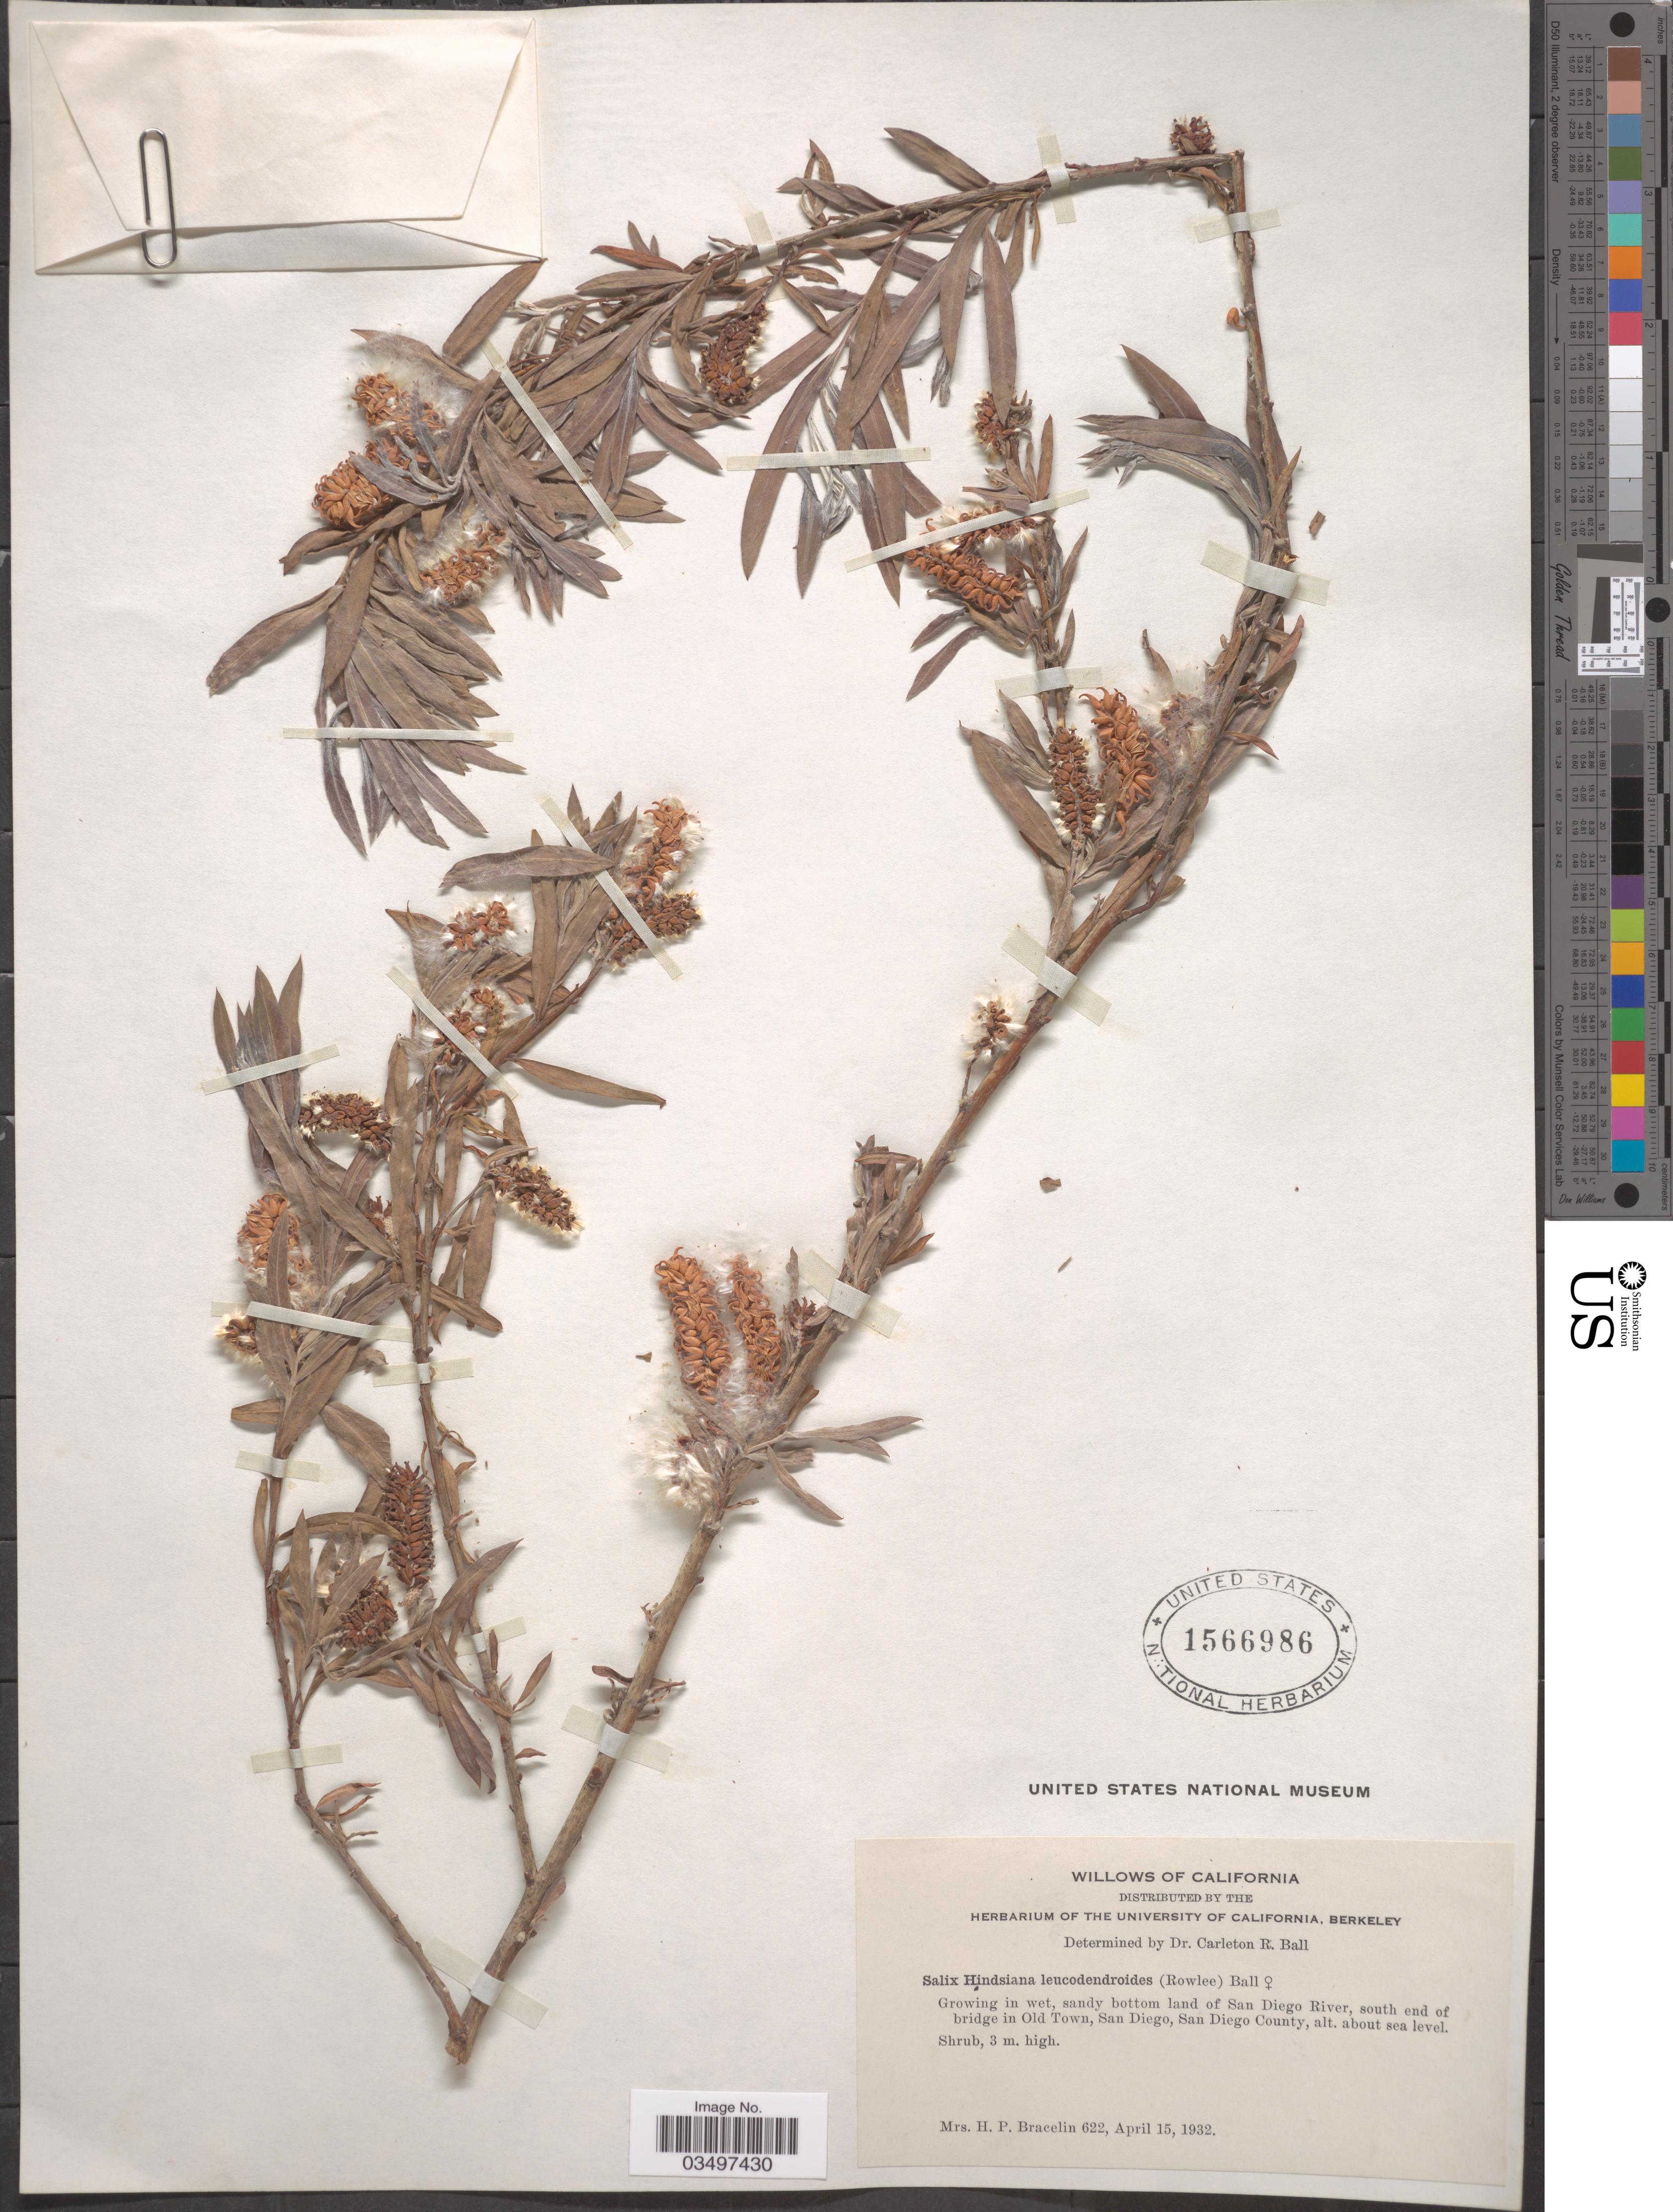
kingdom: Plantae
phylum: Tracheophyta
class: Magnoliopsida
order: Malpighiales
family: Salicaceae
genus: Salix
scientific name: Salix hindsiana var. leucodendroides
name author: (Rowlee) C.R. Ball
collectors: H. Bracelin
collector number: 622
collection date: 1932-04-15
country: United States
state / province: California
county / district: San Diego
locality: Sandy bottom land of San Diego River, south end of bridge in Old Town, San Diego, San Diego County.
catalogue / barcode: US 1566986